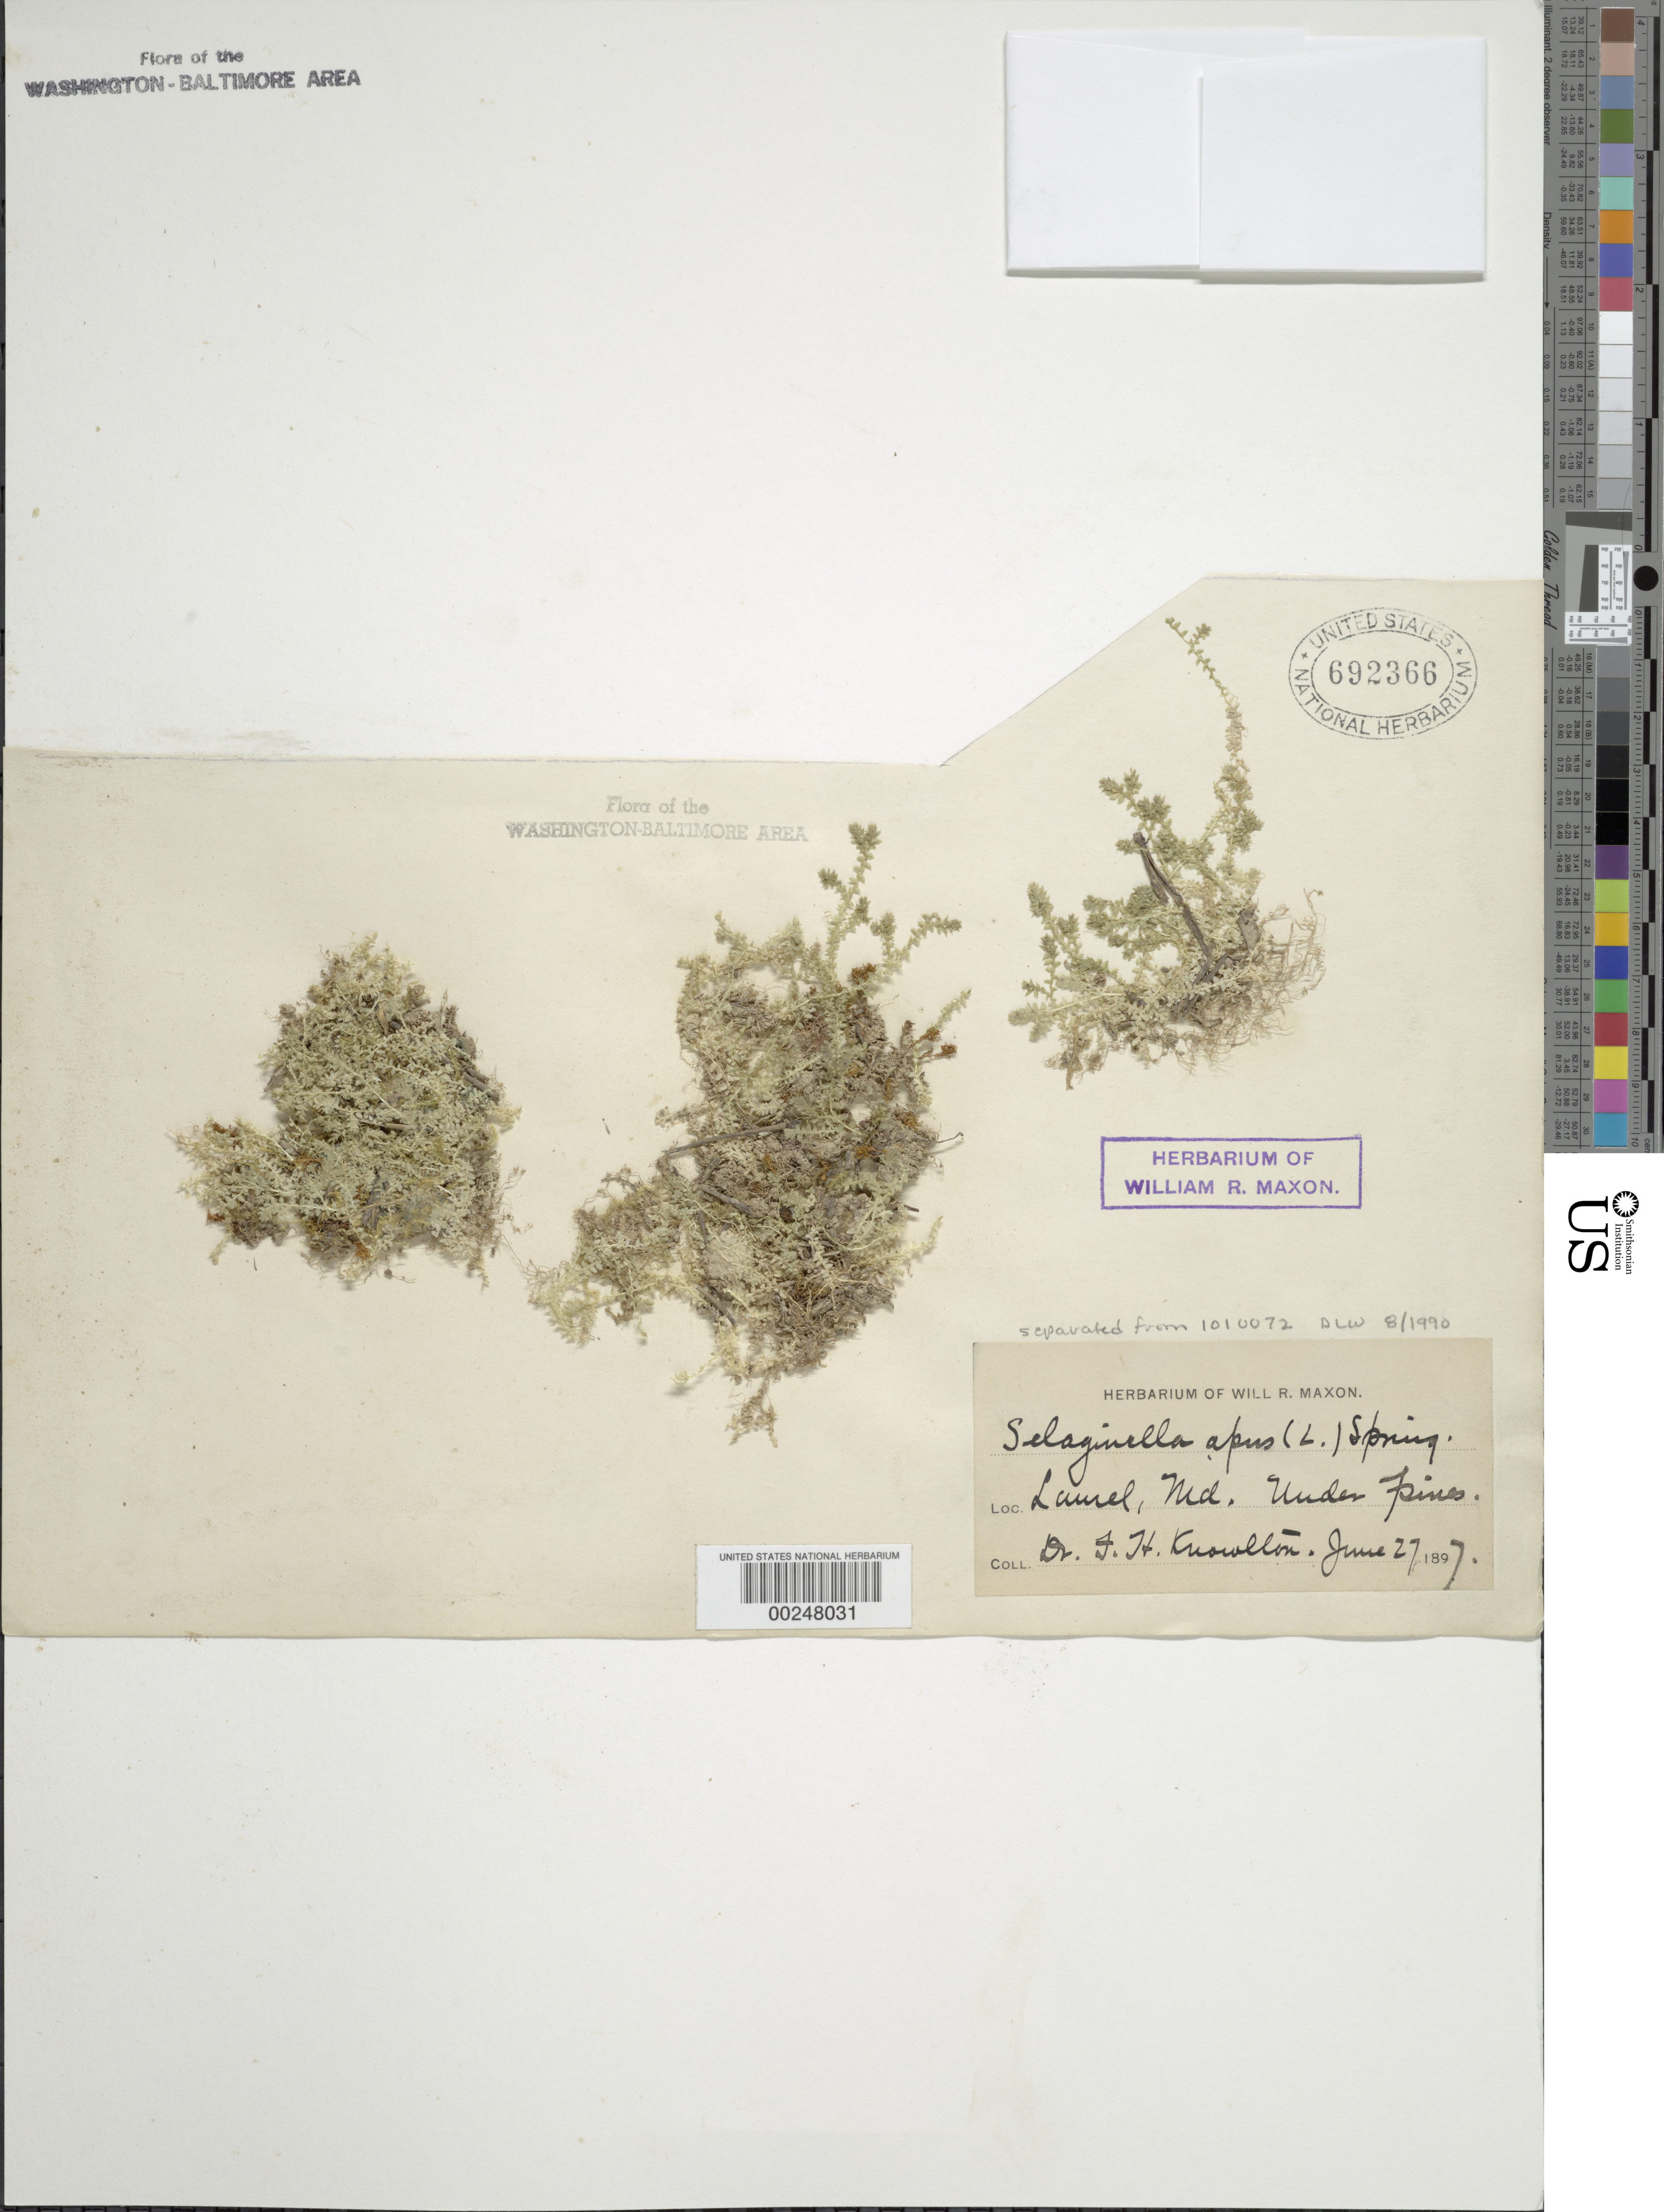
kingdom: Plantae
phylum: Tracheophyta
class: Lycopodiopsida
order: Selaginellales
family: Selaginellaceae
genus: Selaginella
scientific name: Selaginella apus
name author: Spring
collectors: F. H. Knowlton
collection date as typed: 27 Jun 1897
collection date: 1897-06-27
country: United States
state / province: Maryland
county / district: Prince George's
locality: Laurel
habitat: Under pines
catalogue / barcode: US 692366